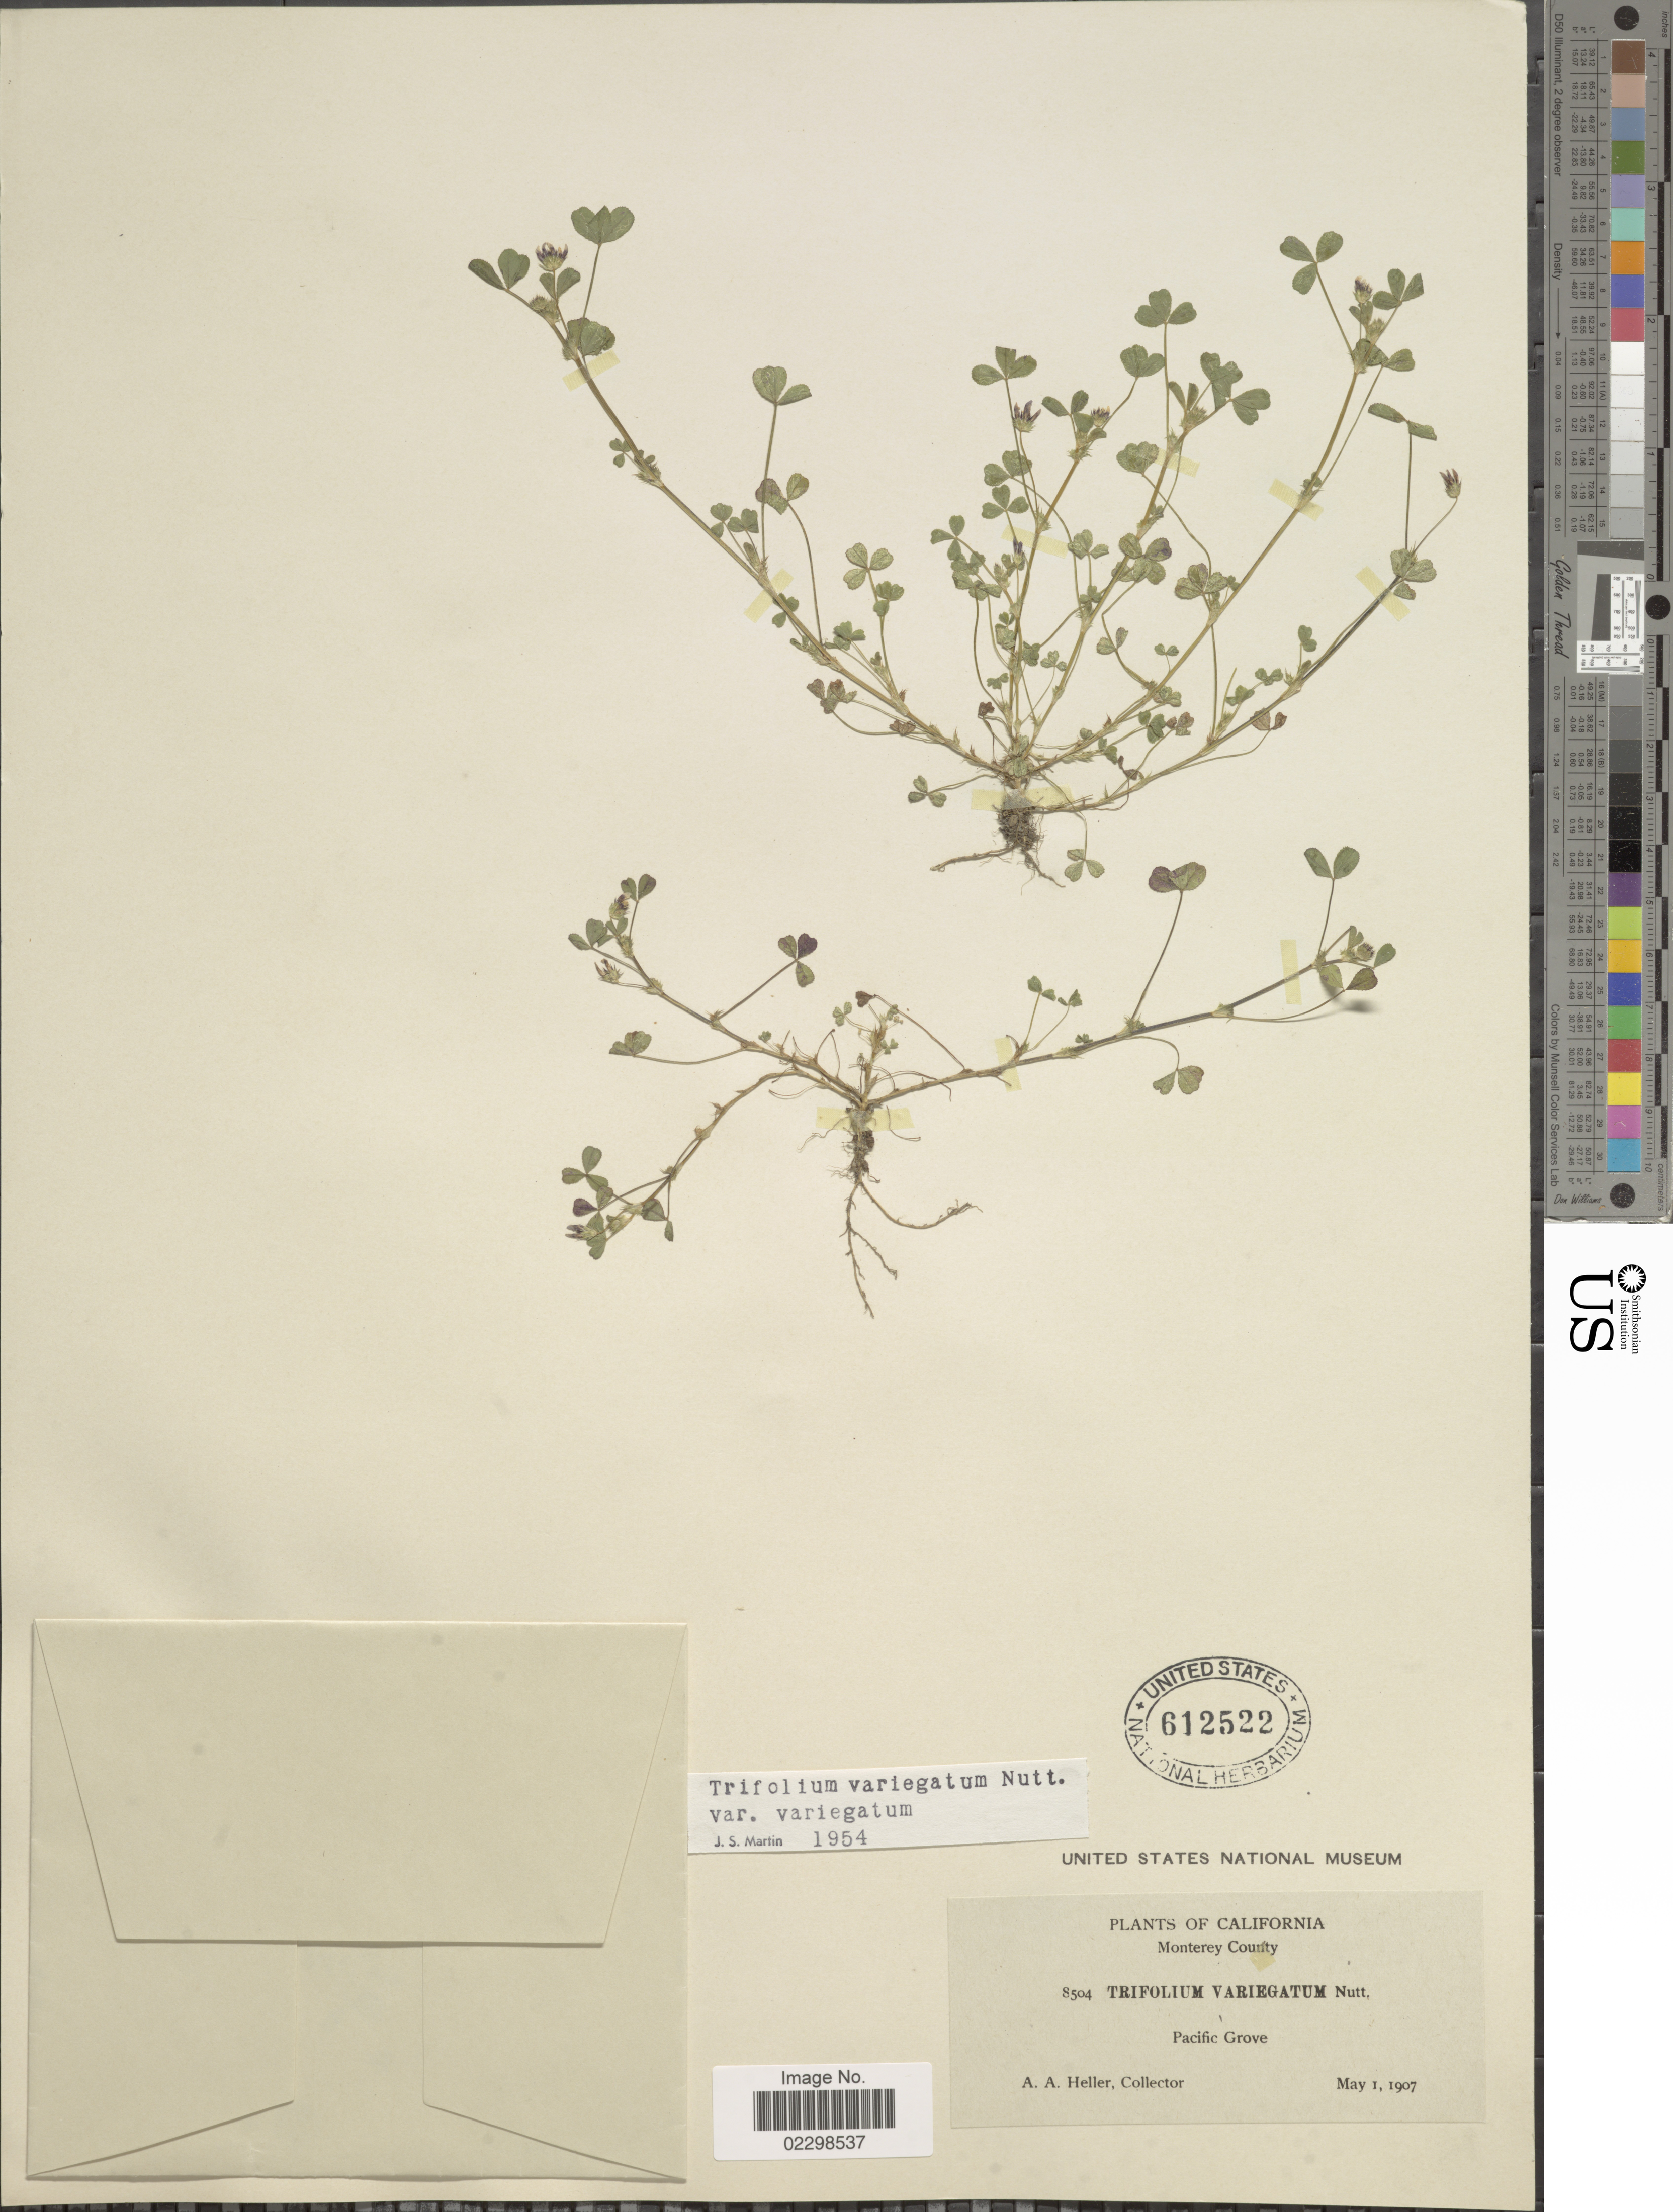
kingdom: Plantae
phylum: Tracheophyta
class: Magnoliopsida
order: Fabales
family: Fabaceae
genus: Trifolium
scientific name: Trifolium variegatum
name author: Nutt.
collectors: A. A. Heller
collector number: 8504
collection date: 1907-05-01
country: United States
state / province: California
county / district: Monterey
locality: Monterey County, Pacific Grove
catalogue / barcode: US 612522